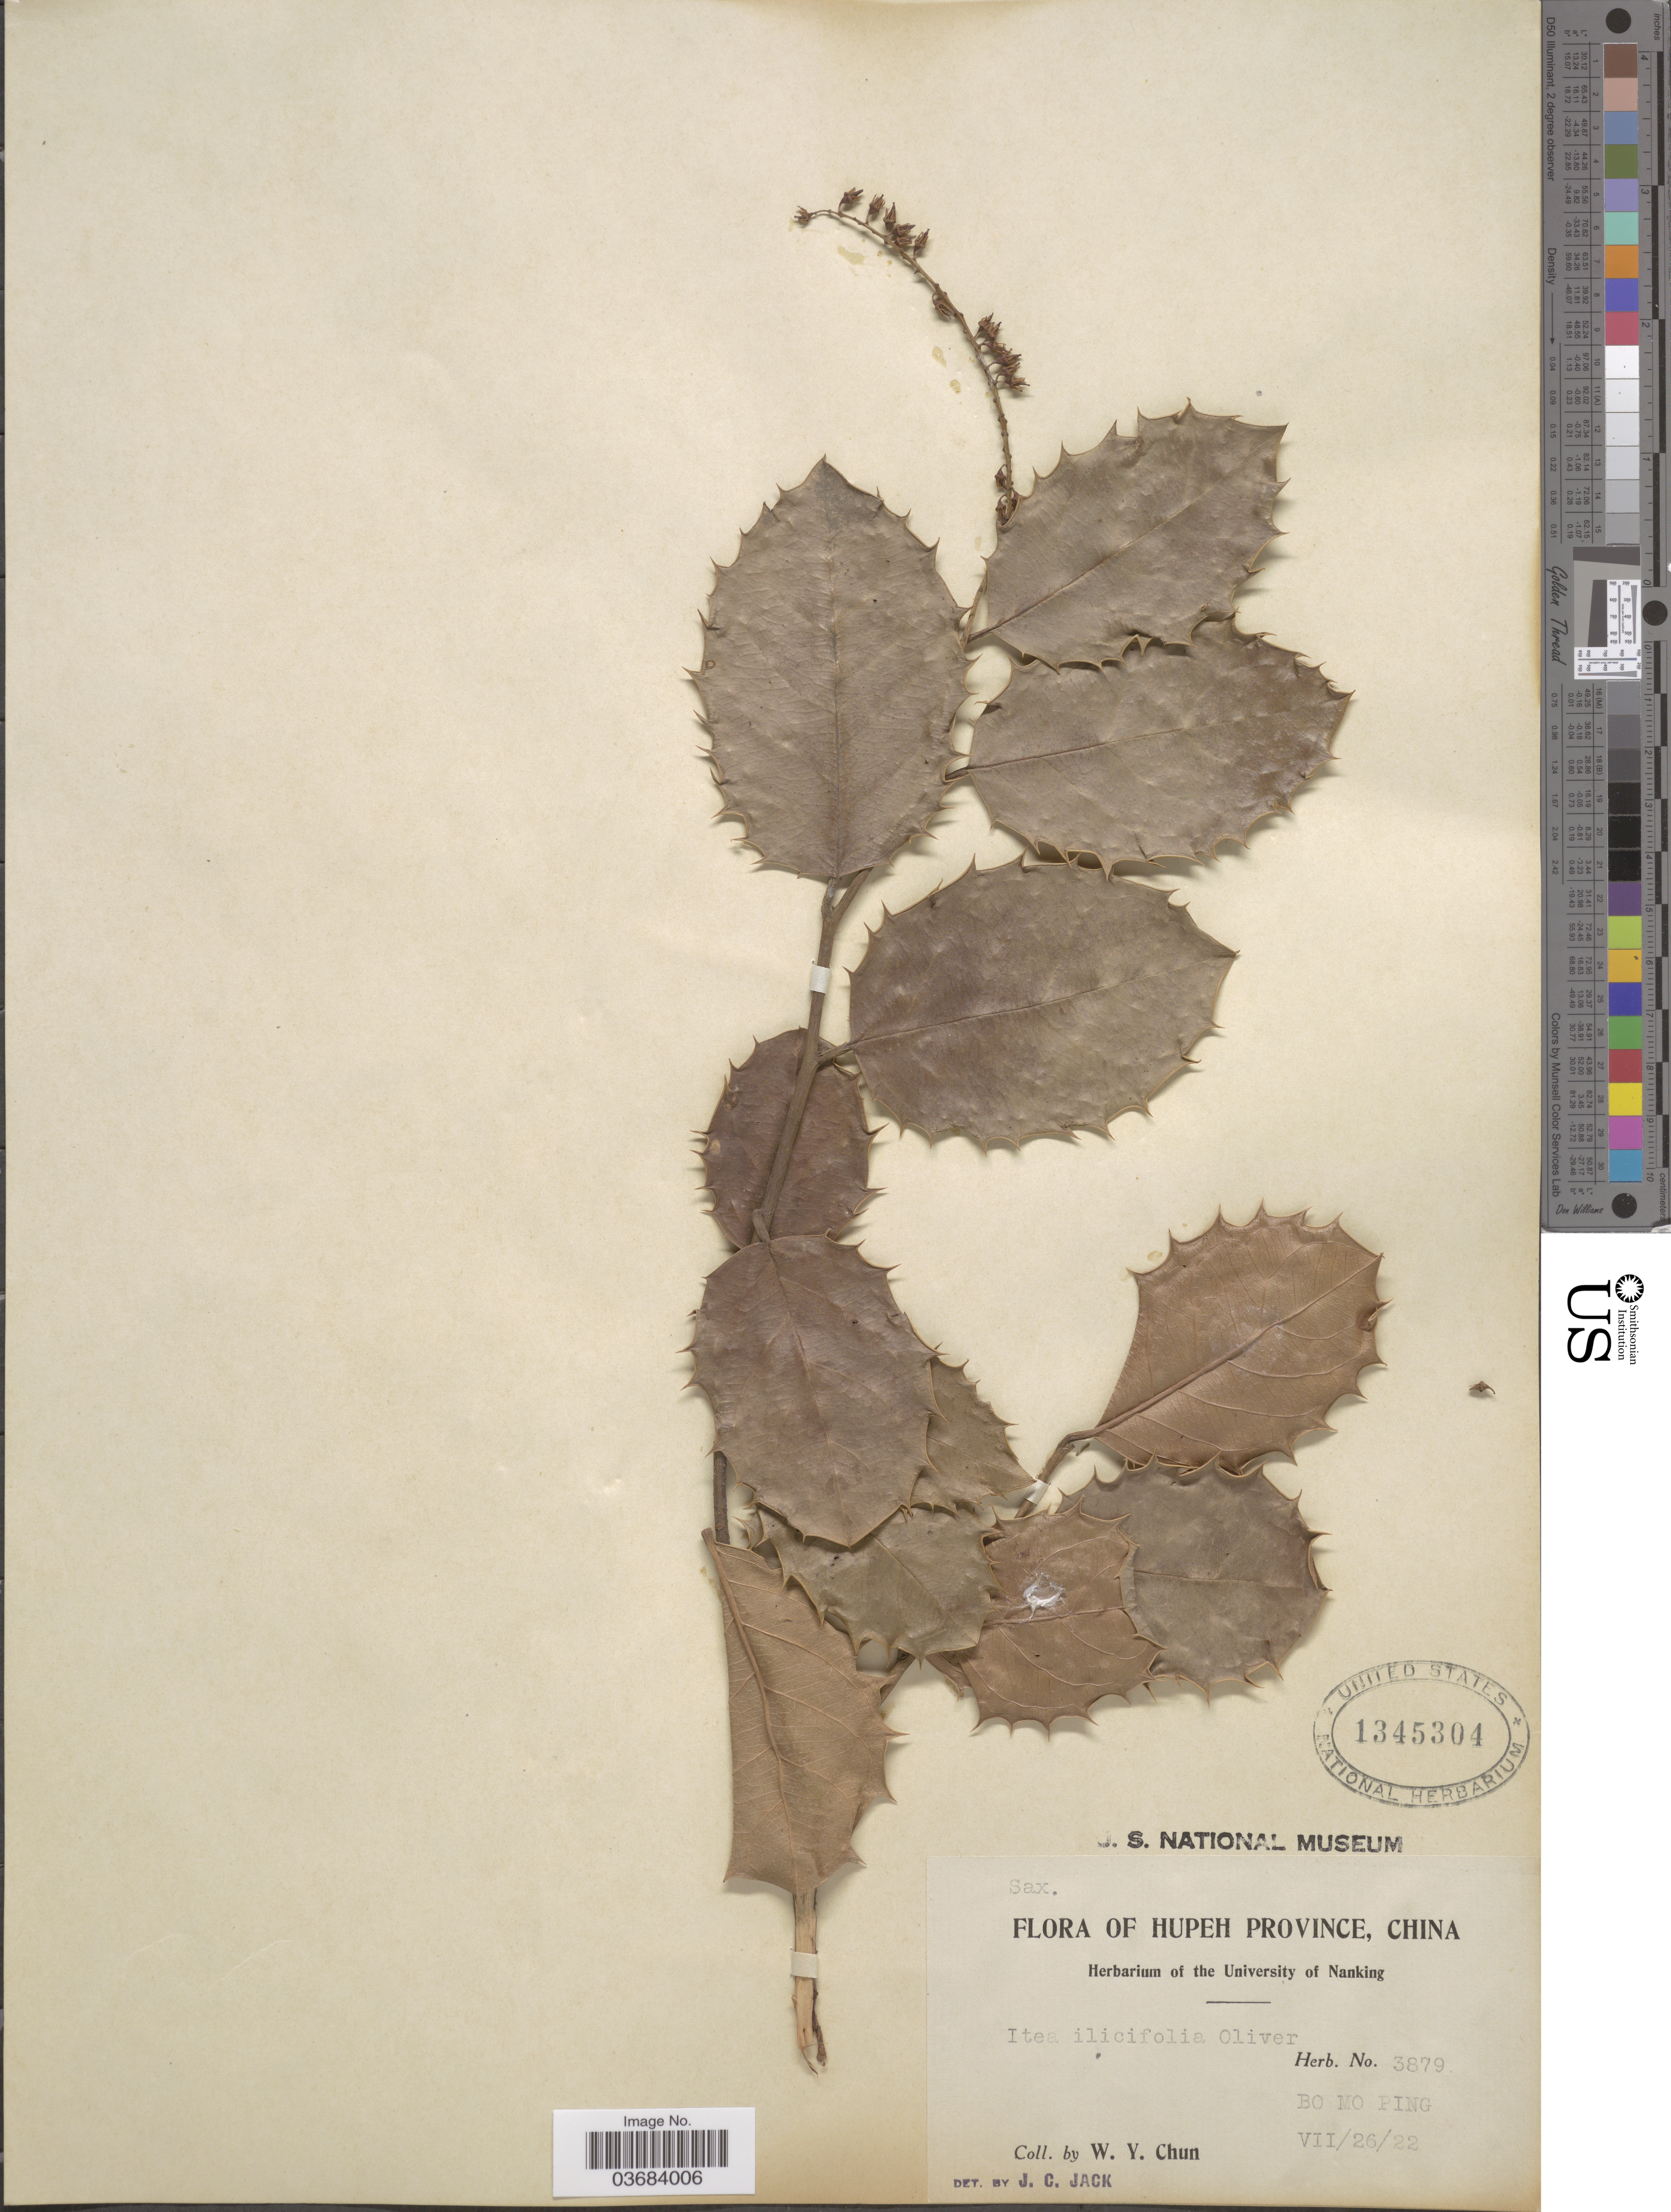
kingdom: Plantae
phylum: Tracheophyta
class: Magnoliopsida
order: Saxifragales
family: Iteaceae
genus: Itea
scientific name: Itea ilicifolia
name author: Oliv.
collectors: W. Y. Chun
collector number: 3879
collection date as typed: Transcribed d/m/y: 26/7/22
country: China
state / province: Hubei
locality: Hupeh Province. Bo Mo Ping.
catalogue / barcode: US 1345304